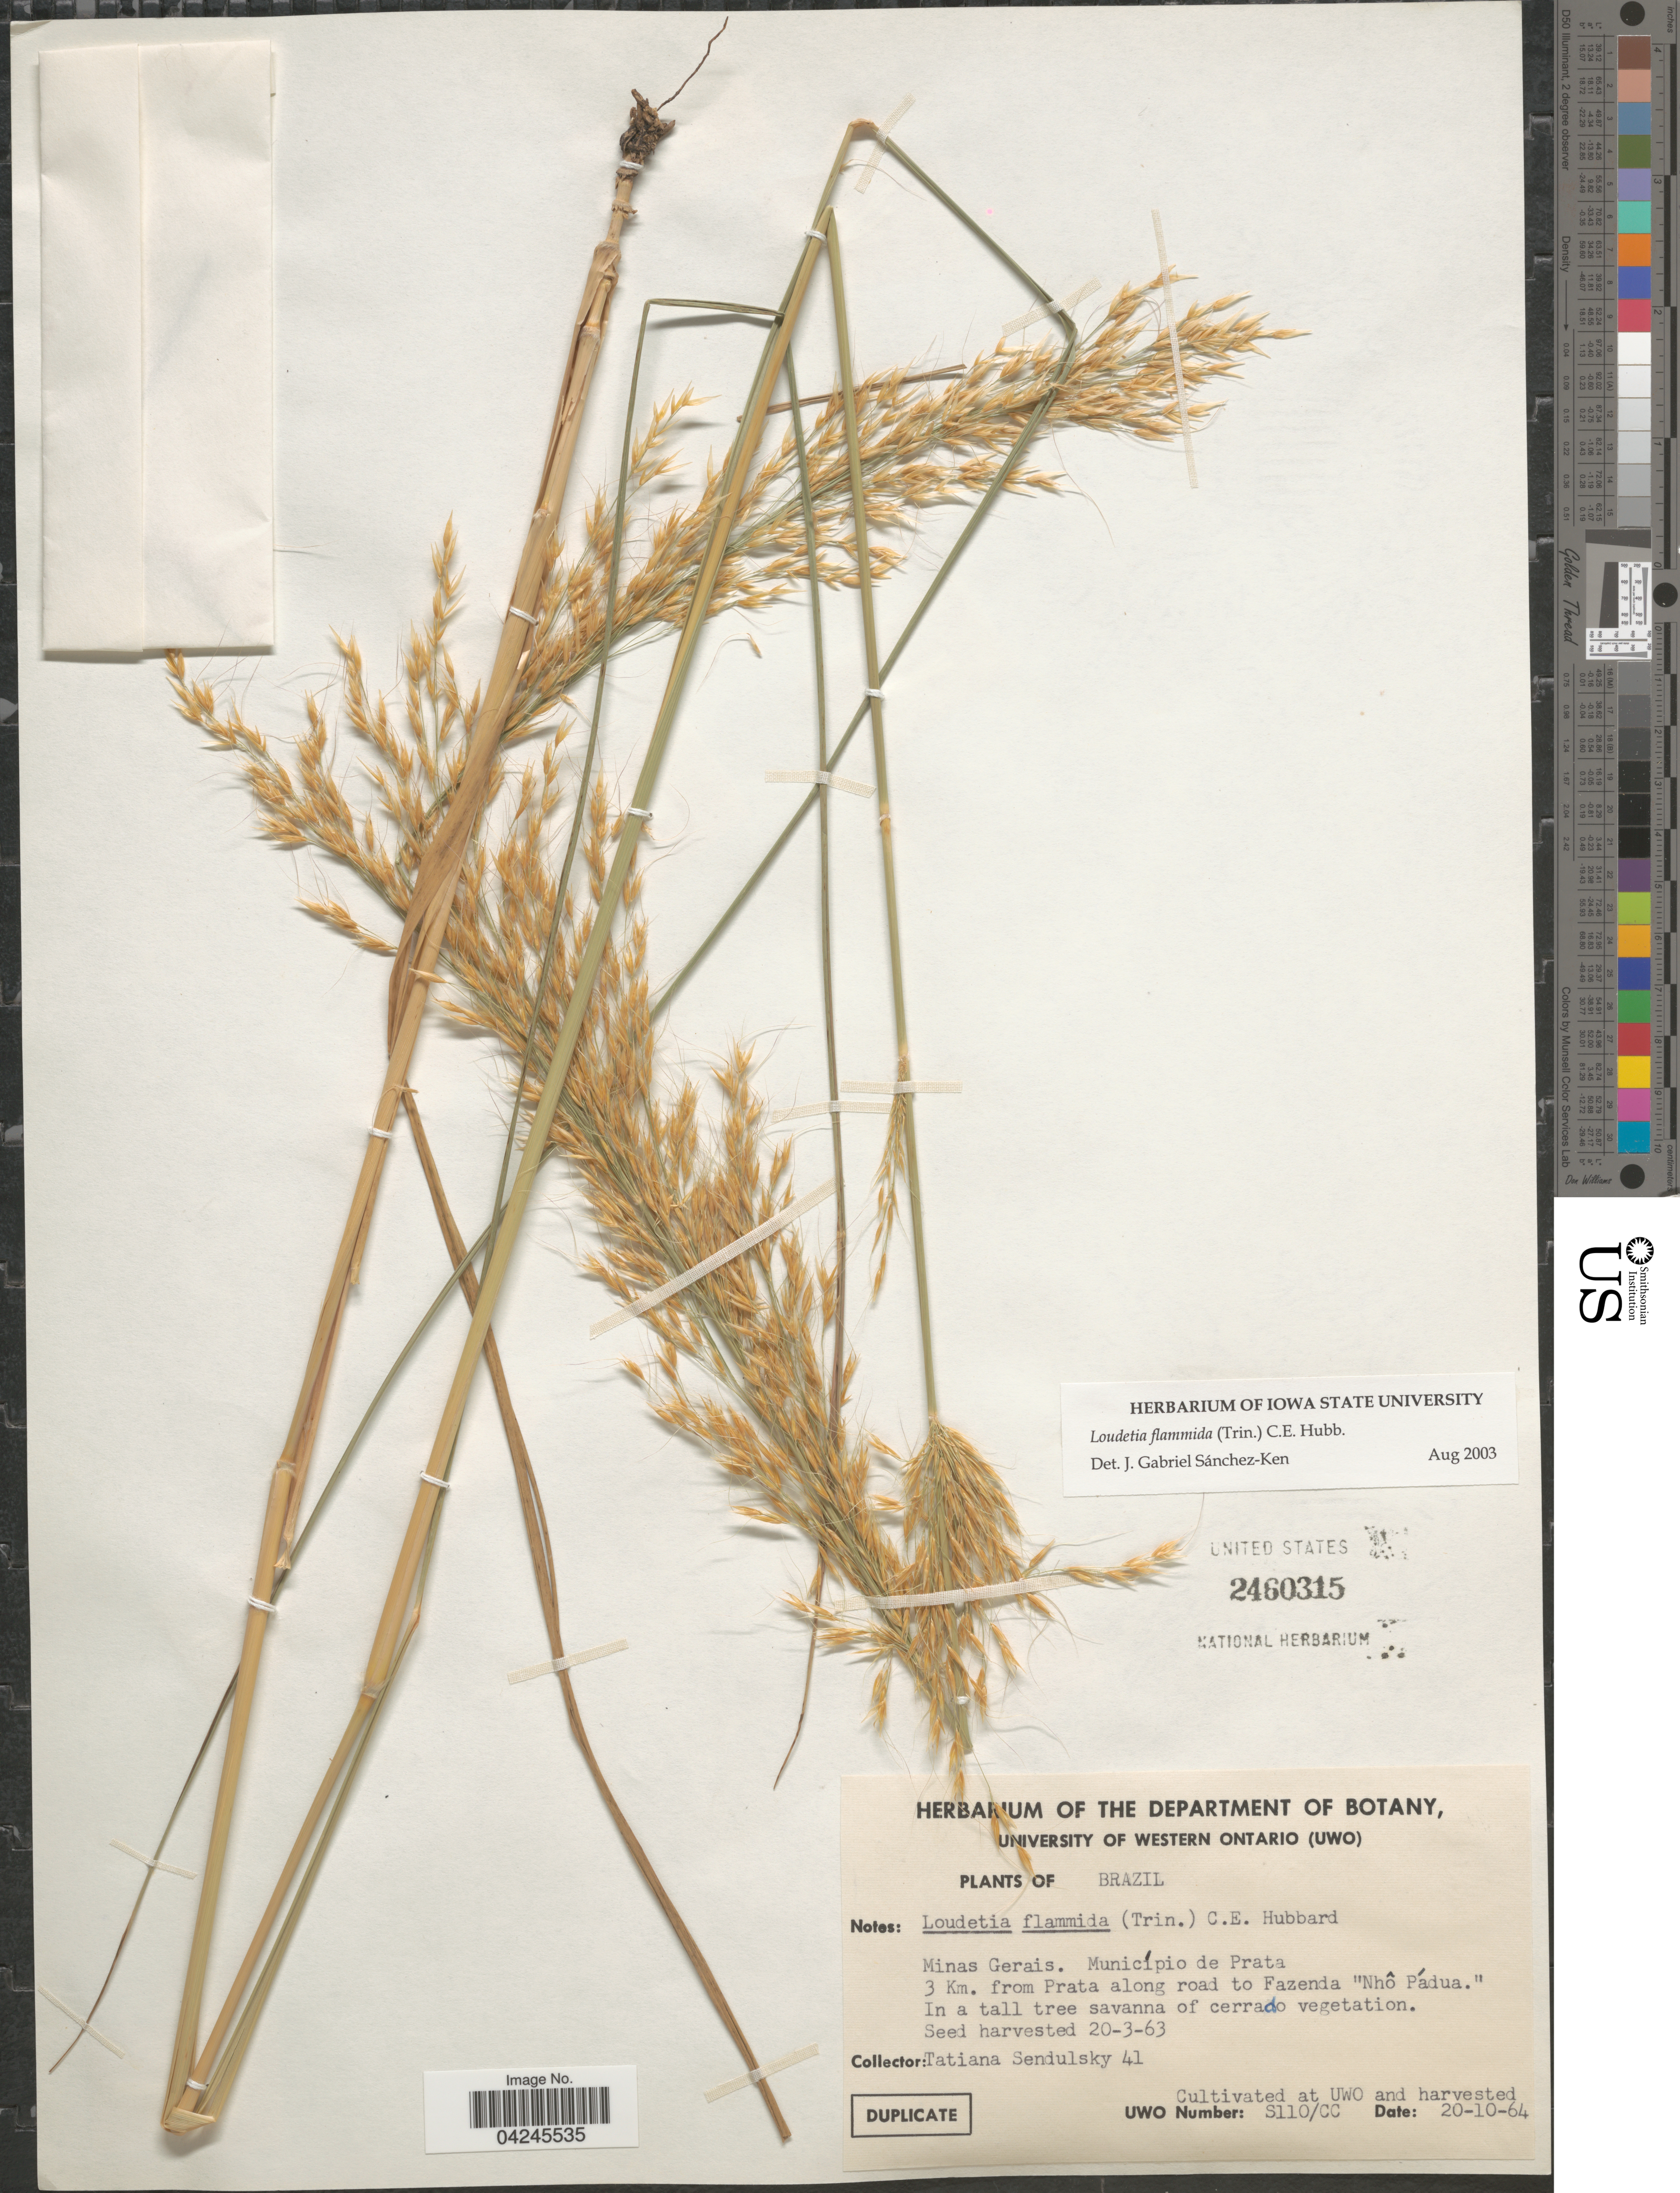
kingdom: Plantae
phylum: Tracheophyta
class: Liliopsida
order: Poales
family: Poaceae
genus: Loudetia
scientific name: Loudetia flammida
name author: (Trin.) C. E. Hubb.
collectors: T. Sendulsky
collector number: S110/CC?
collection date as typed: Transcribed d/m/y: 20/10/64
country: Canada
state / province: Ontario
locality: At UWO.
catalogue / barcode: US 2460315